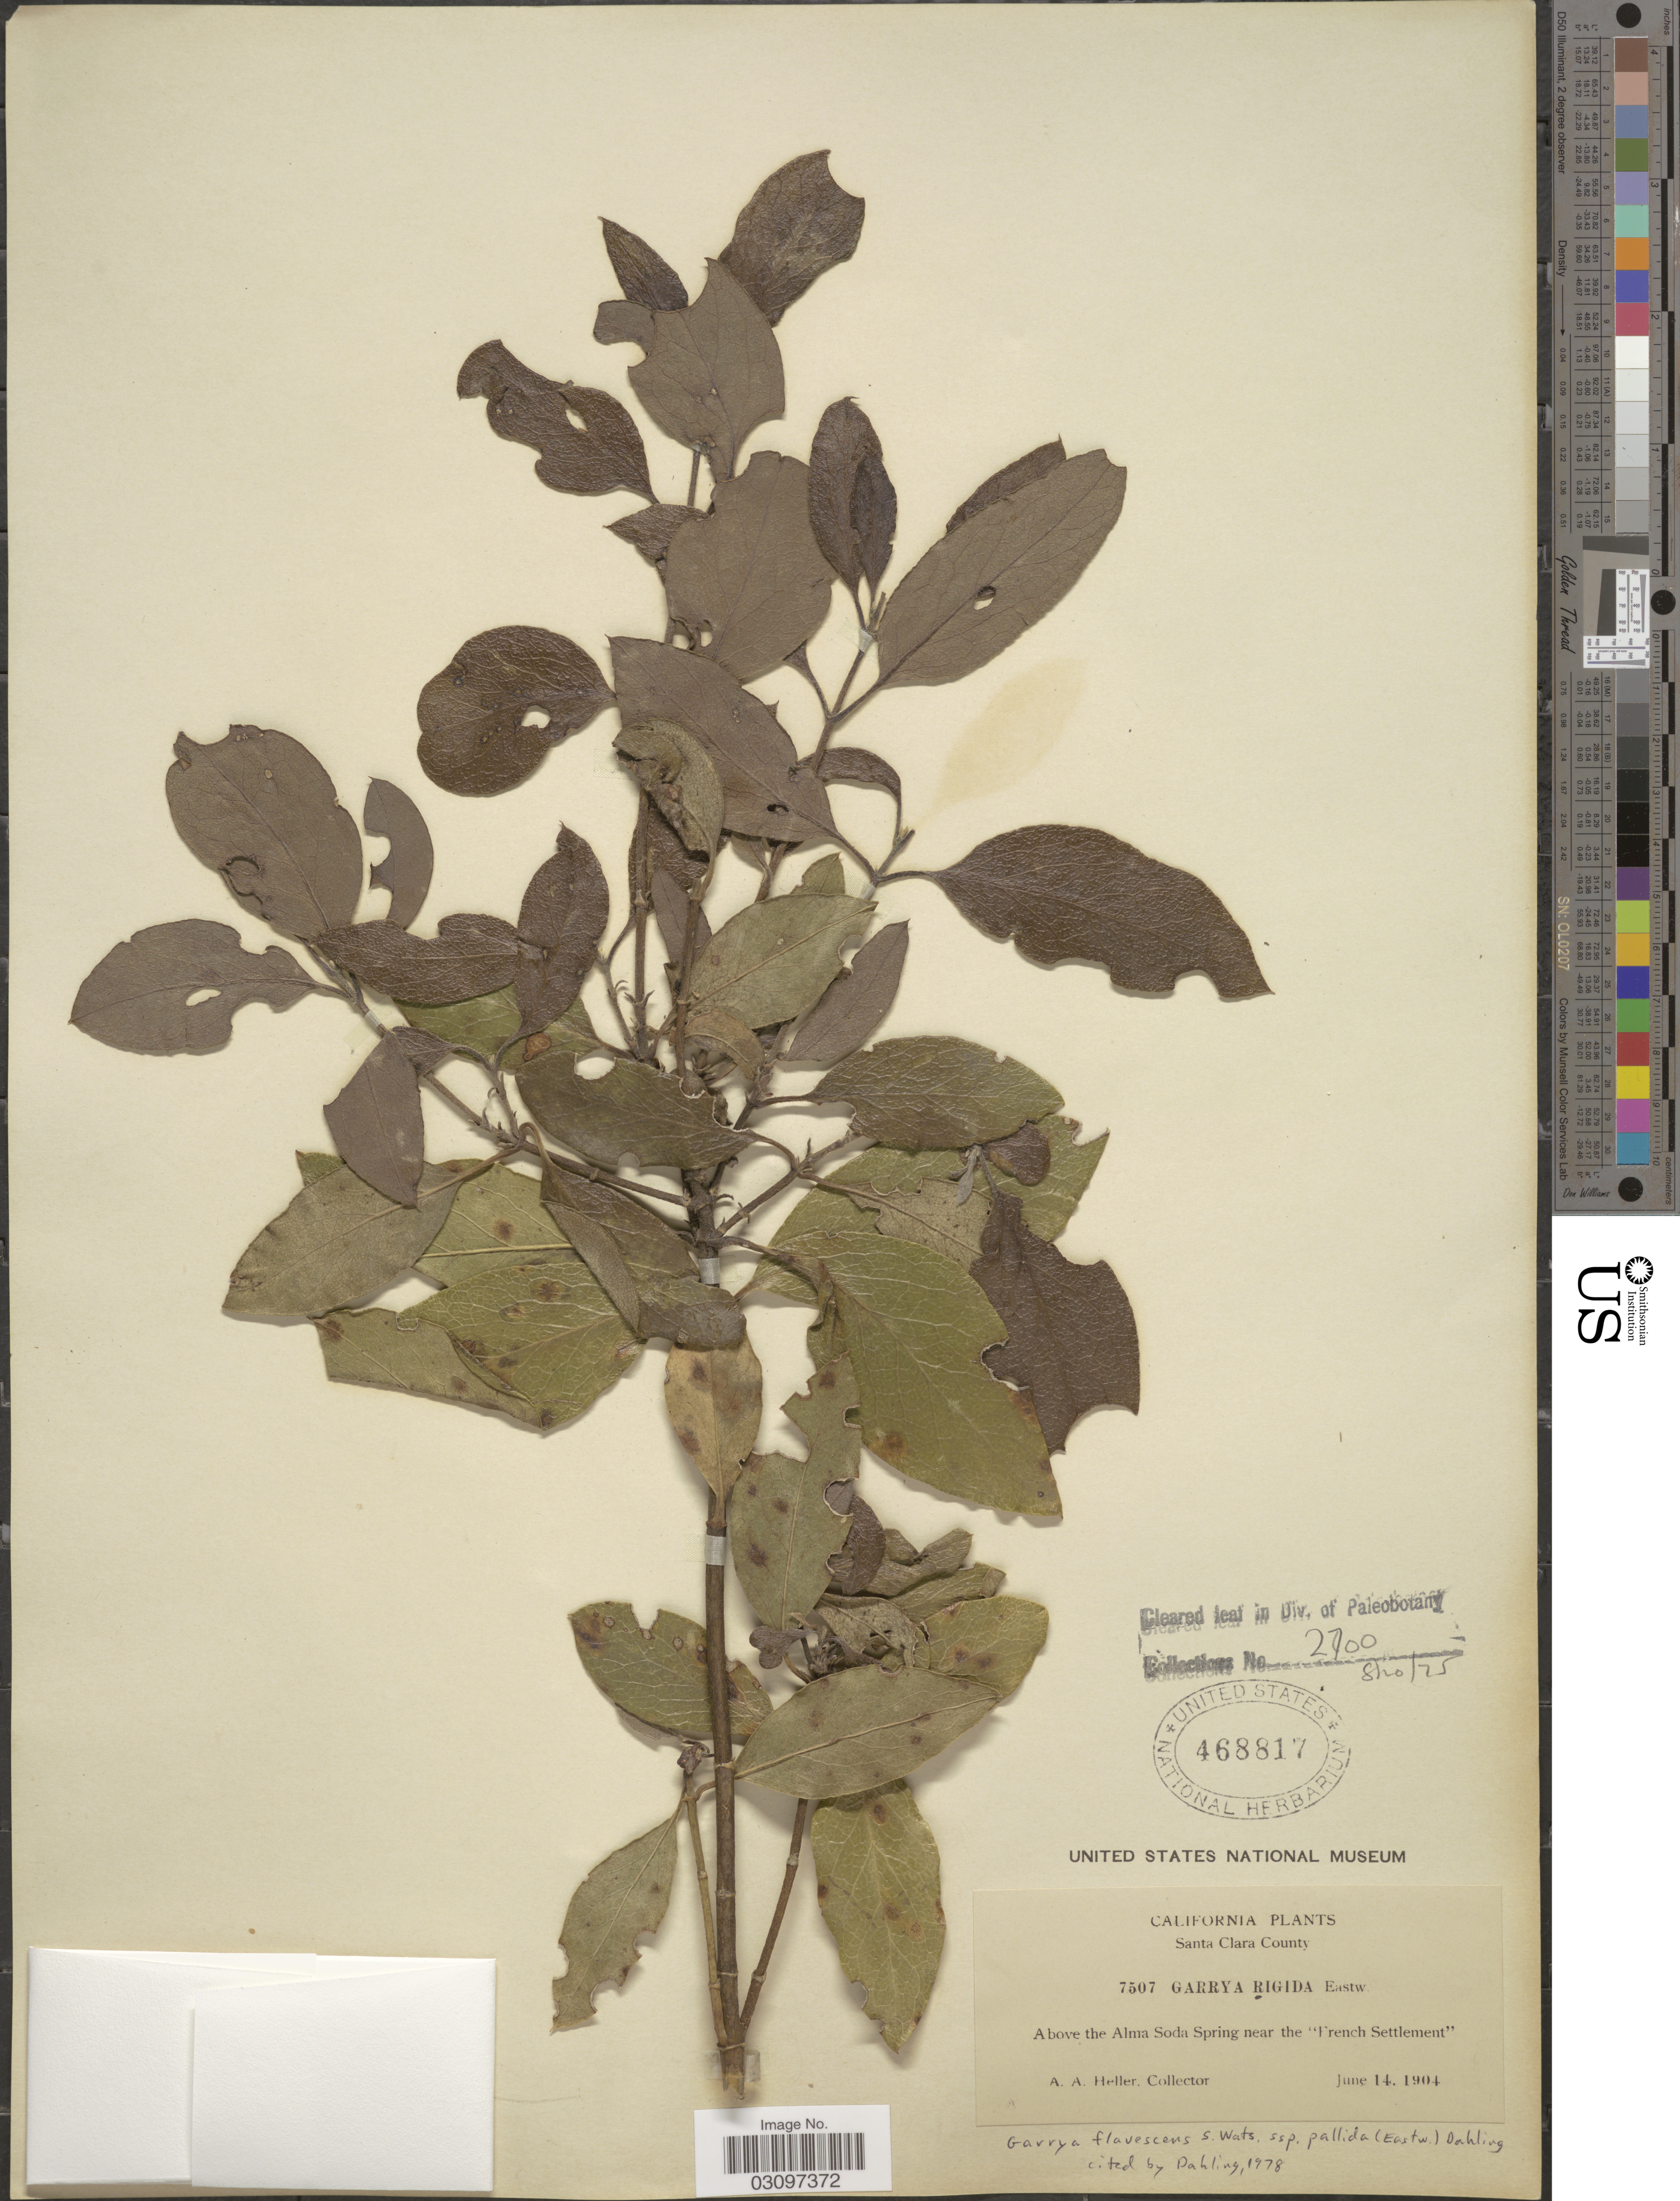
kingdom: Plantae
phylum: Tracheophyta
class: Magnoliopsida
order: Garryales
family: Garryaceae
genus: Garrya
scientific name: Garrya flavescens subsp. pallida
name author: (Eastw.) Bacig. ex Ewan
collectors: A. A. Heller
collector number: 7507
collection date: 1904-06-14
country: United States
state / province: California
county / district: Santa Clara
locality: Santa Clara County. Above the Alma Soda Spring near the "French Settlement".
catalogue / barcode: US 468817